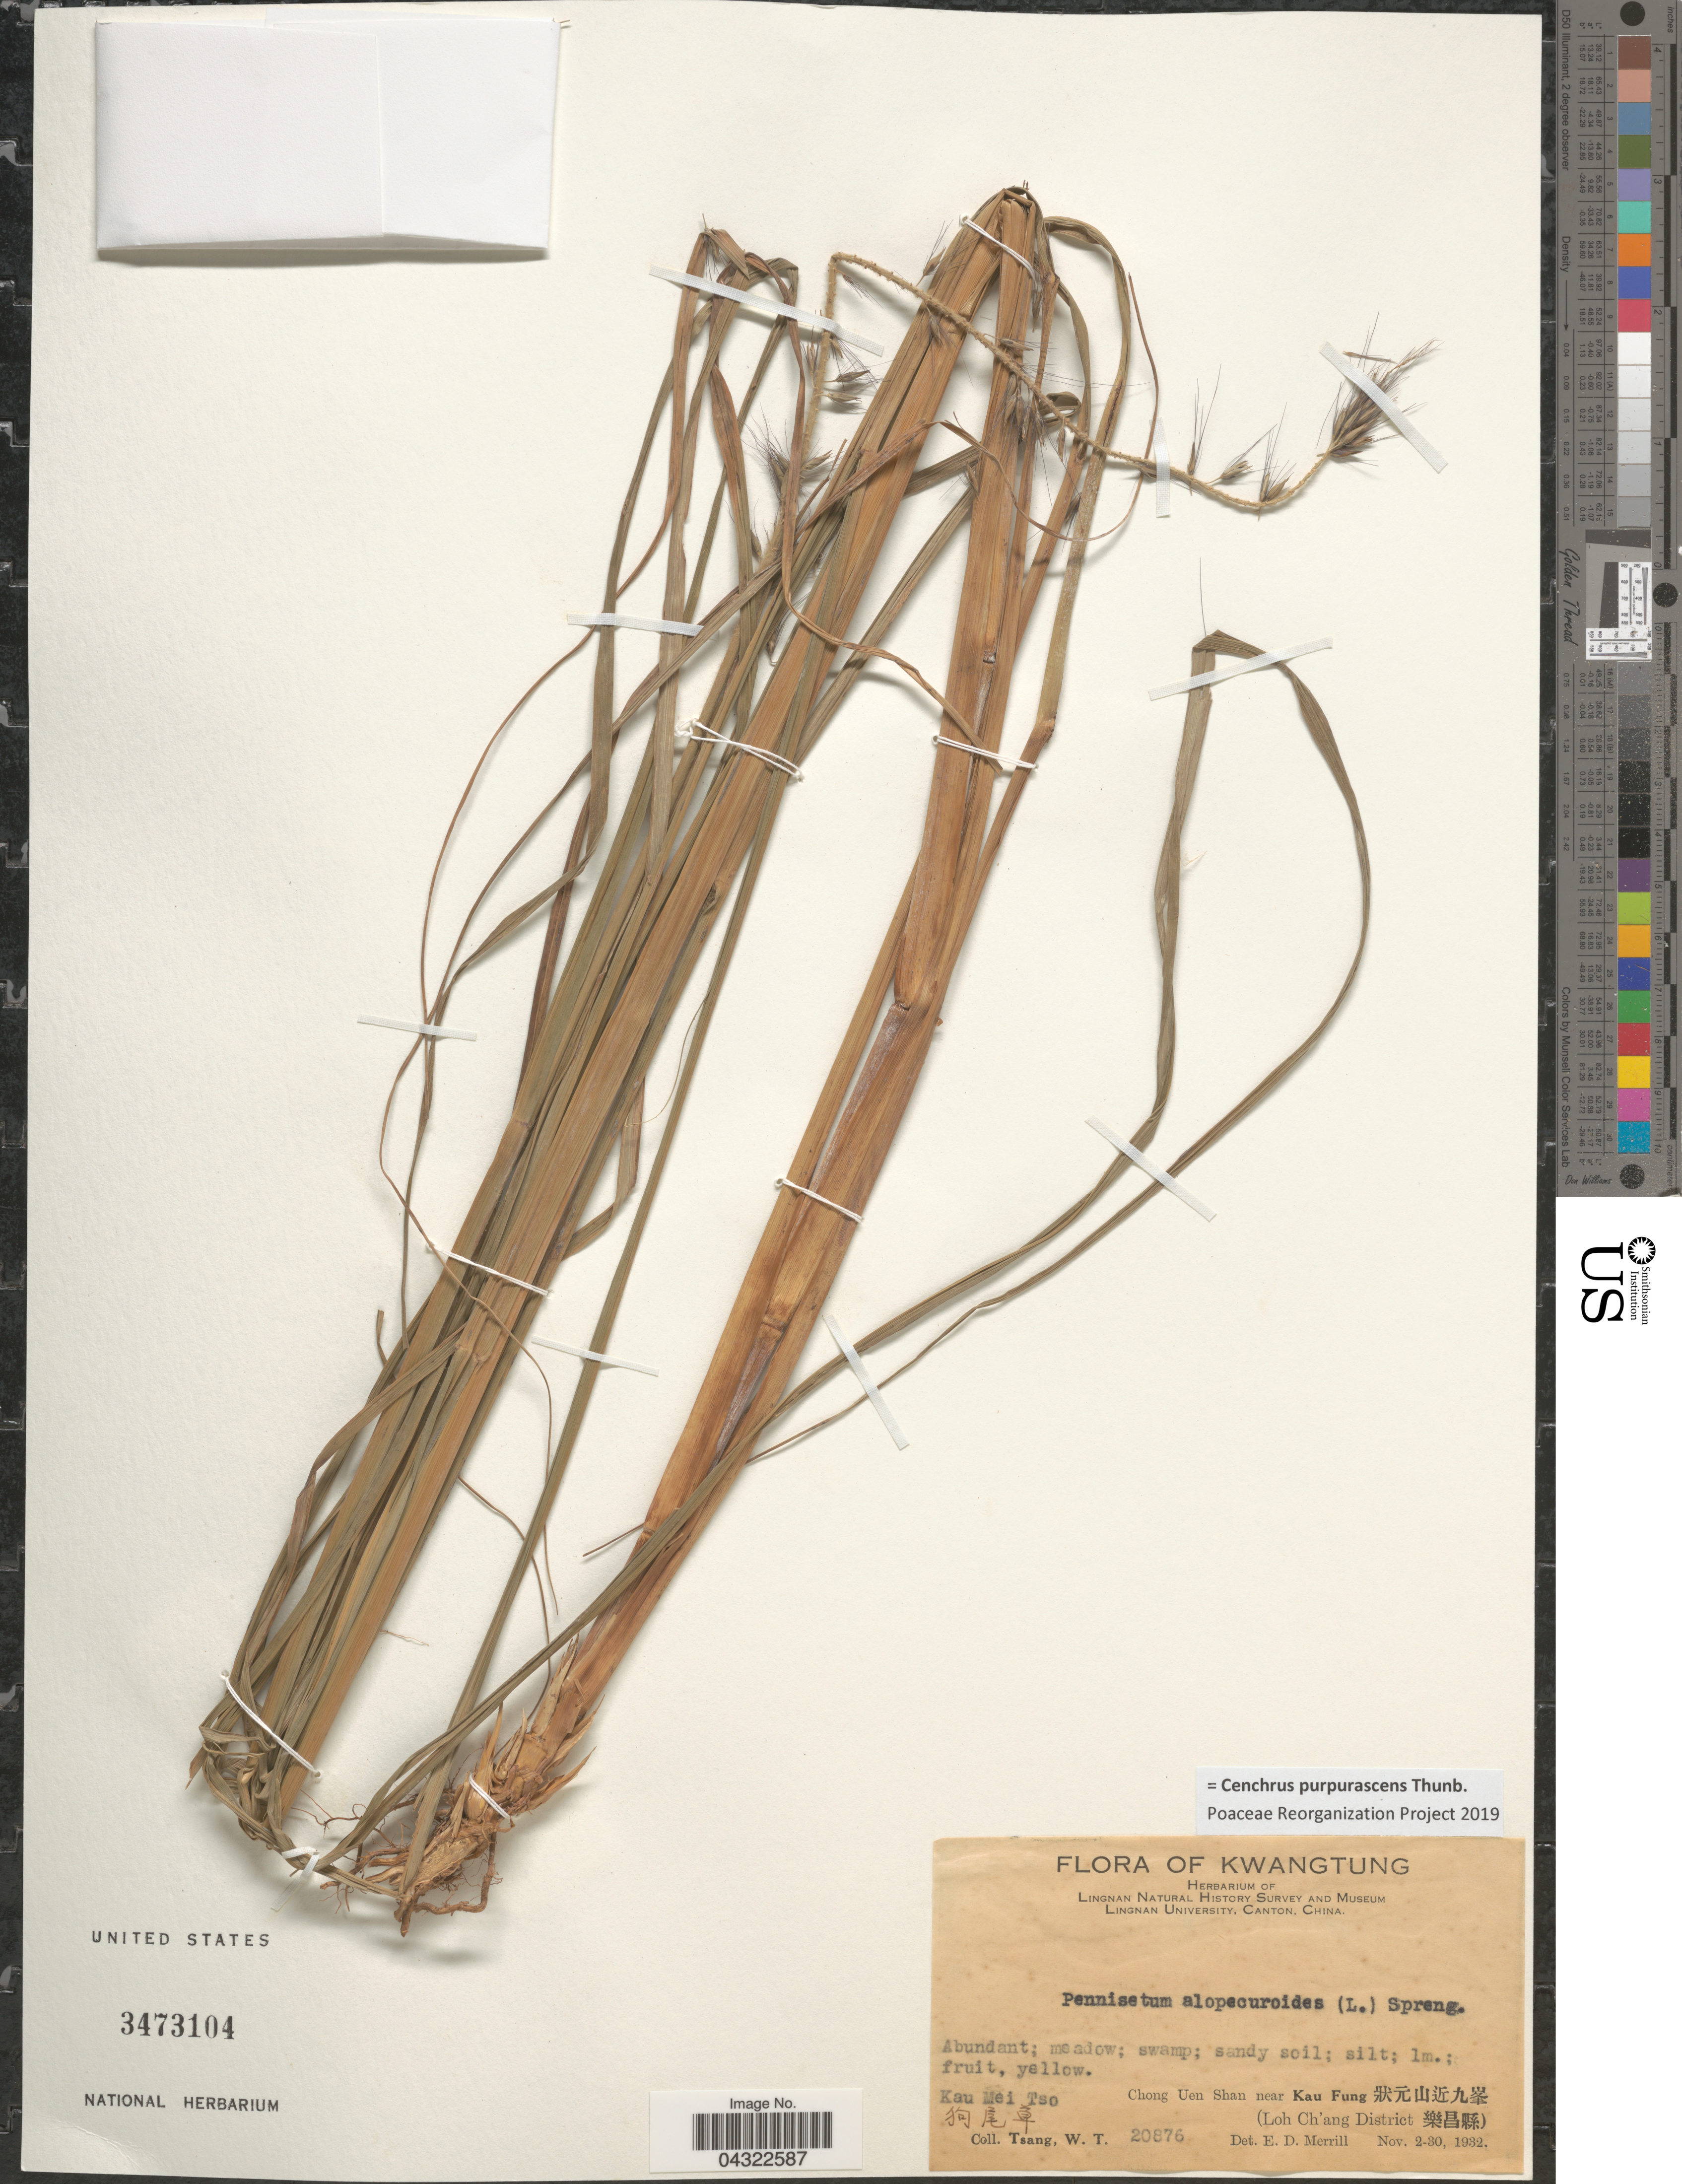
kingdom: Plantae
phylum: Tracheophyta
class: Liliopsida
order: Poales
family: Poaceae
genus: Cenchrus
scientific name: Cenchrus purpurascens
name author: Thunb.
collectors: W. T. Tsang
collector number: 20876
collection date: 1932-11-02/1932-11-30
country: China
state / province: Guangdong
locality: Kwangtung. Kau Mei Tso [Foreign script]. Chong Uen Shan near Kau Fung [Foreign script] (Loh Ch'ang District [Foreign script]).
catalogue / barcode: US 3473104